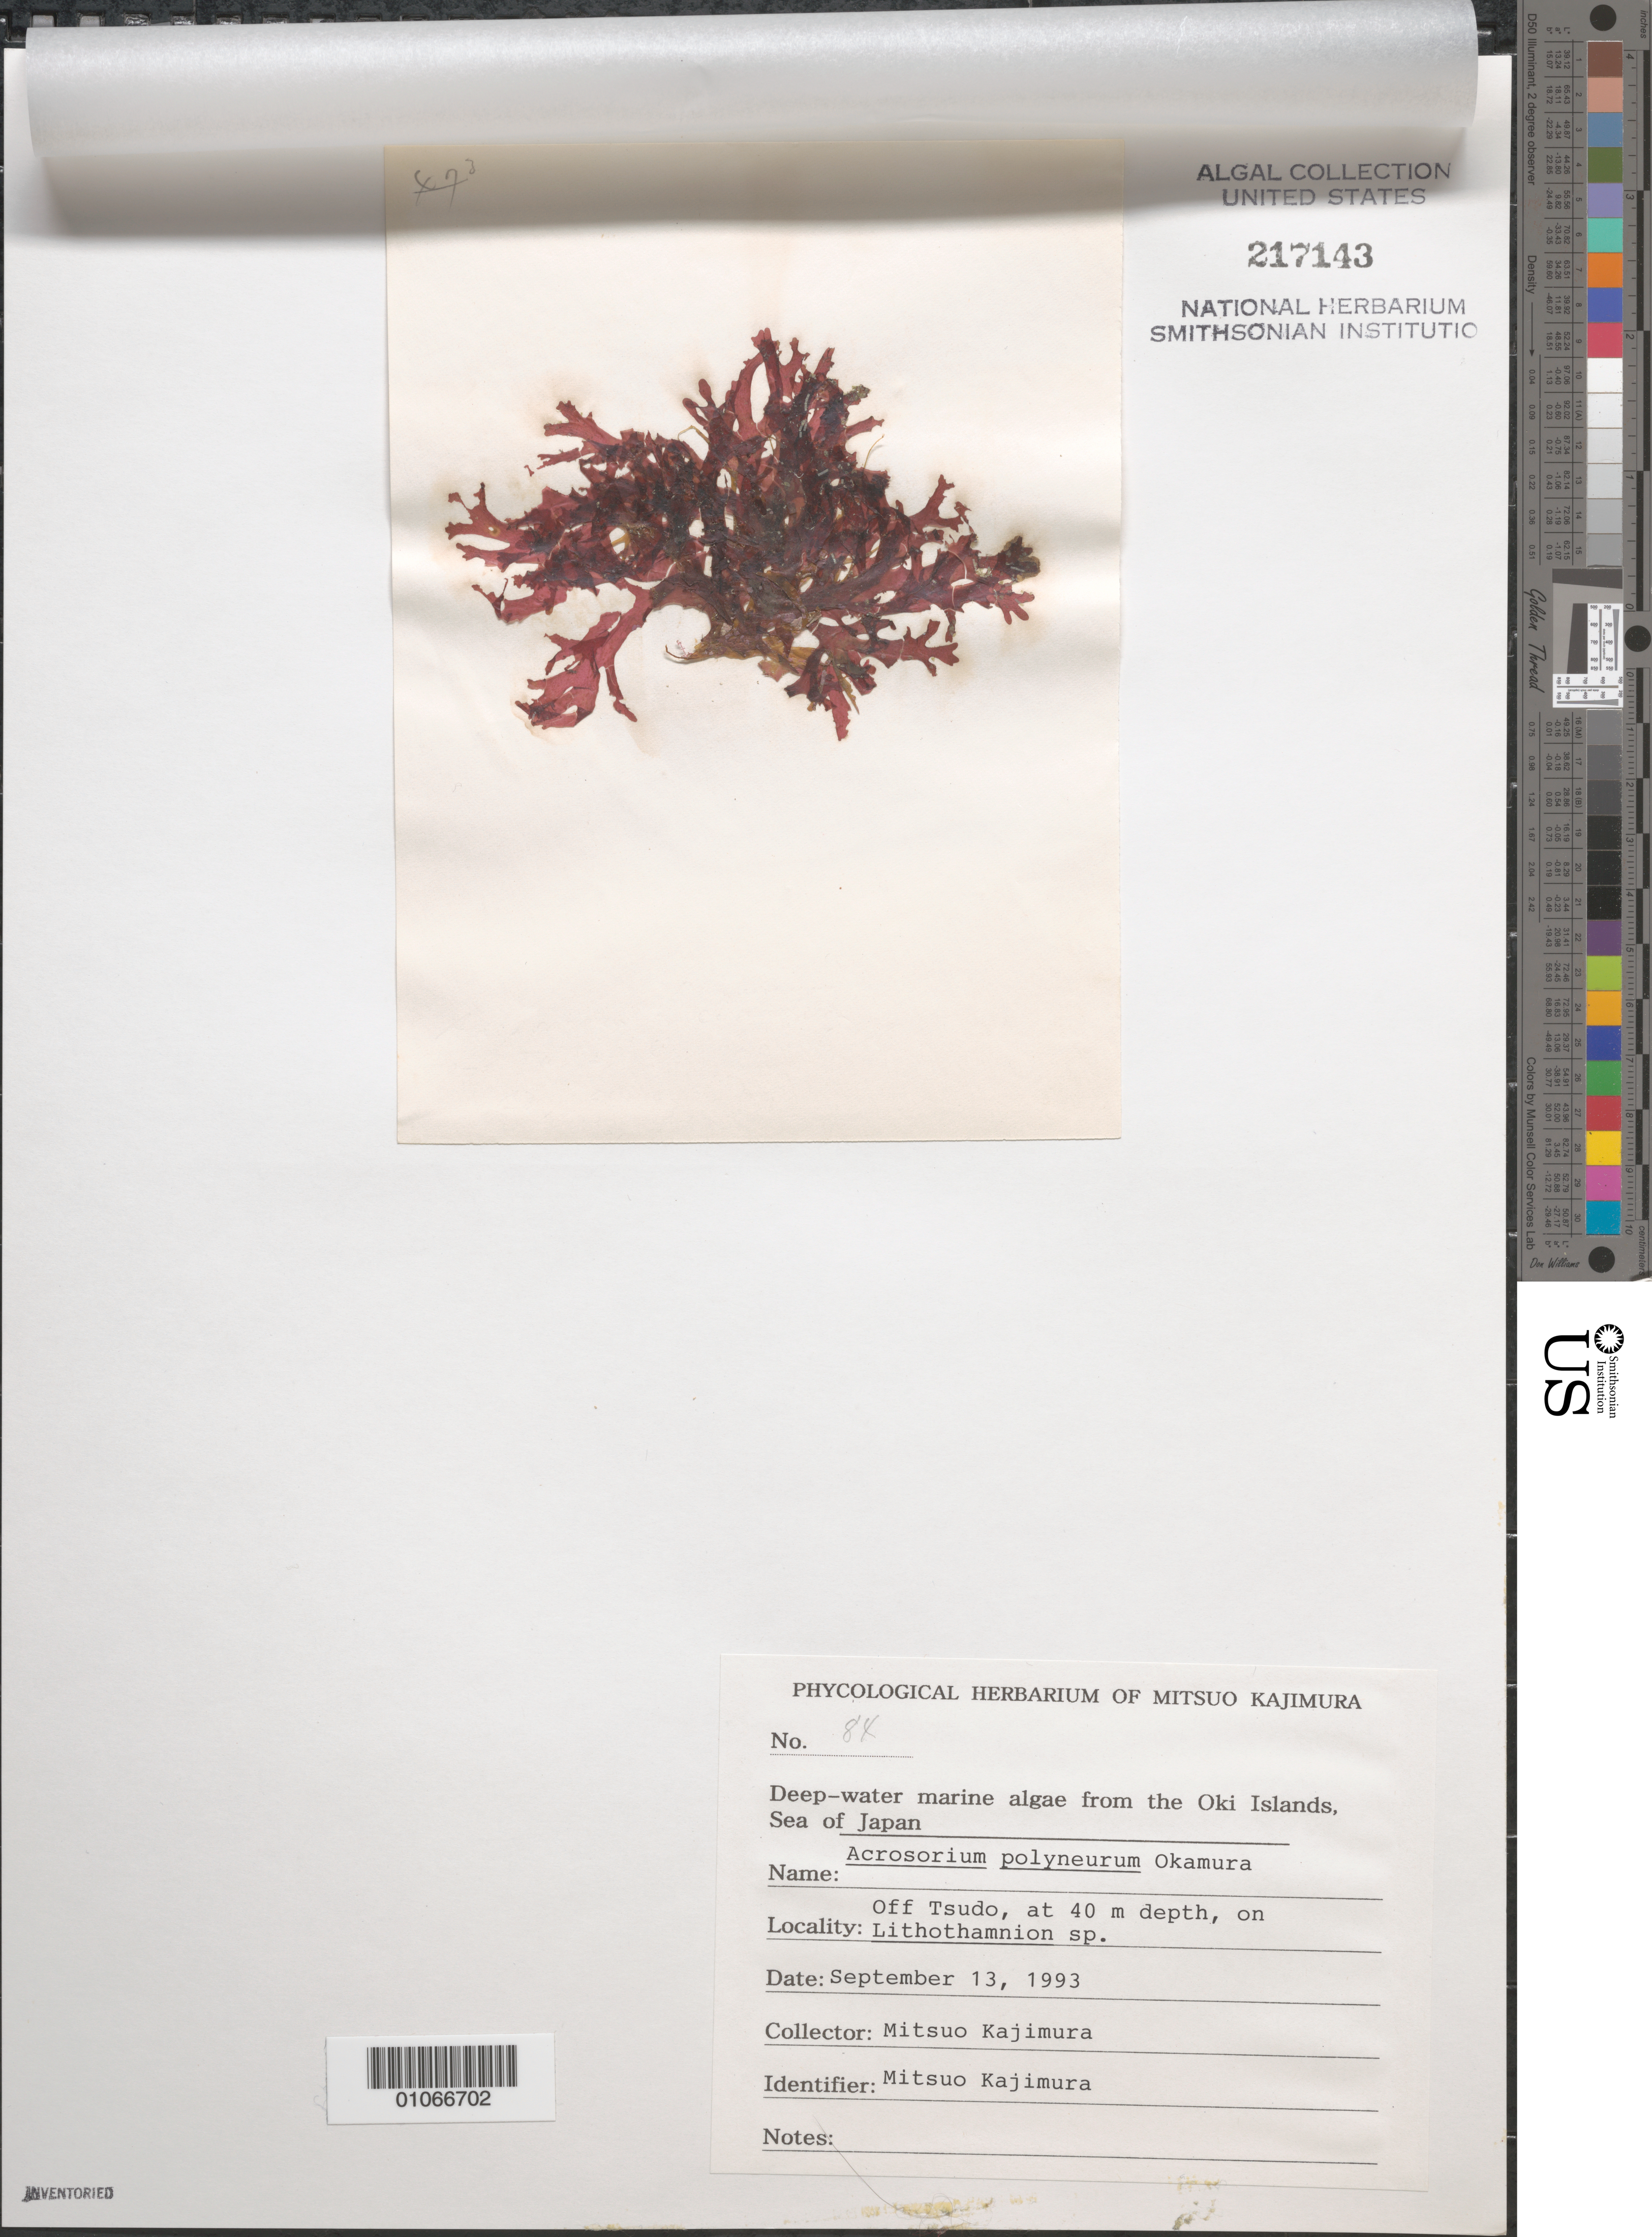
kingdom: Plantae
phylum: Rhodophyta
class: Florideophyceae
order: Ceramiales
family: Delesseriaceae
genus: Acrosorium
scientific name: Acrosorium polyneurum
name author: Okamura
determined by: Kajimura, Mitsuo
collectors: M. Kajimura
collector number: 84 & specimen 3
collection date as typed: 18 Sep 1993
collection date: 1993-09-18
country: Japan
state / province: Simane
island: Oki Is.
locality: Off Tsudo [village], Sea of Japan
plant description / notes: Phycologial Herbarium of Mitsuo Kajimura, Deep-water marine algae from the Oki Islands, Sea of Japan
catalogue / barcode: US 217143